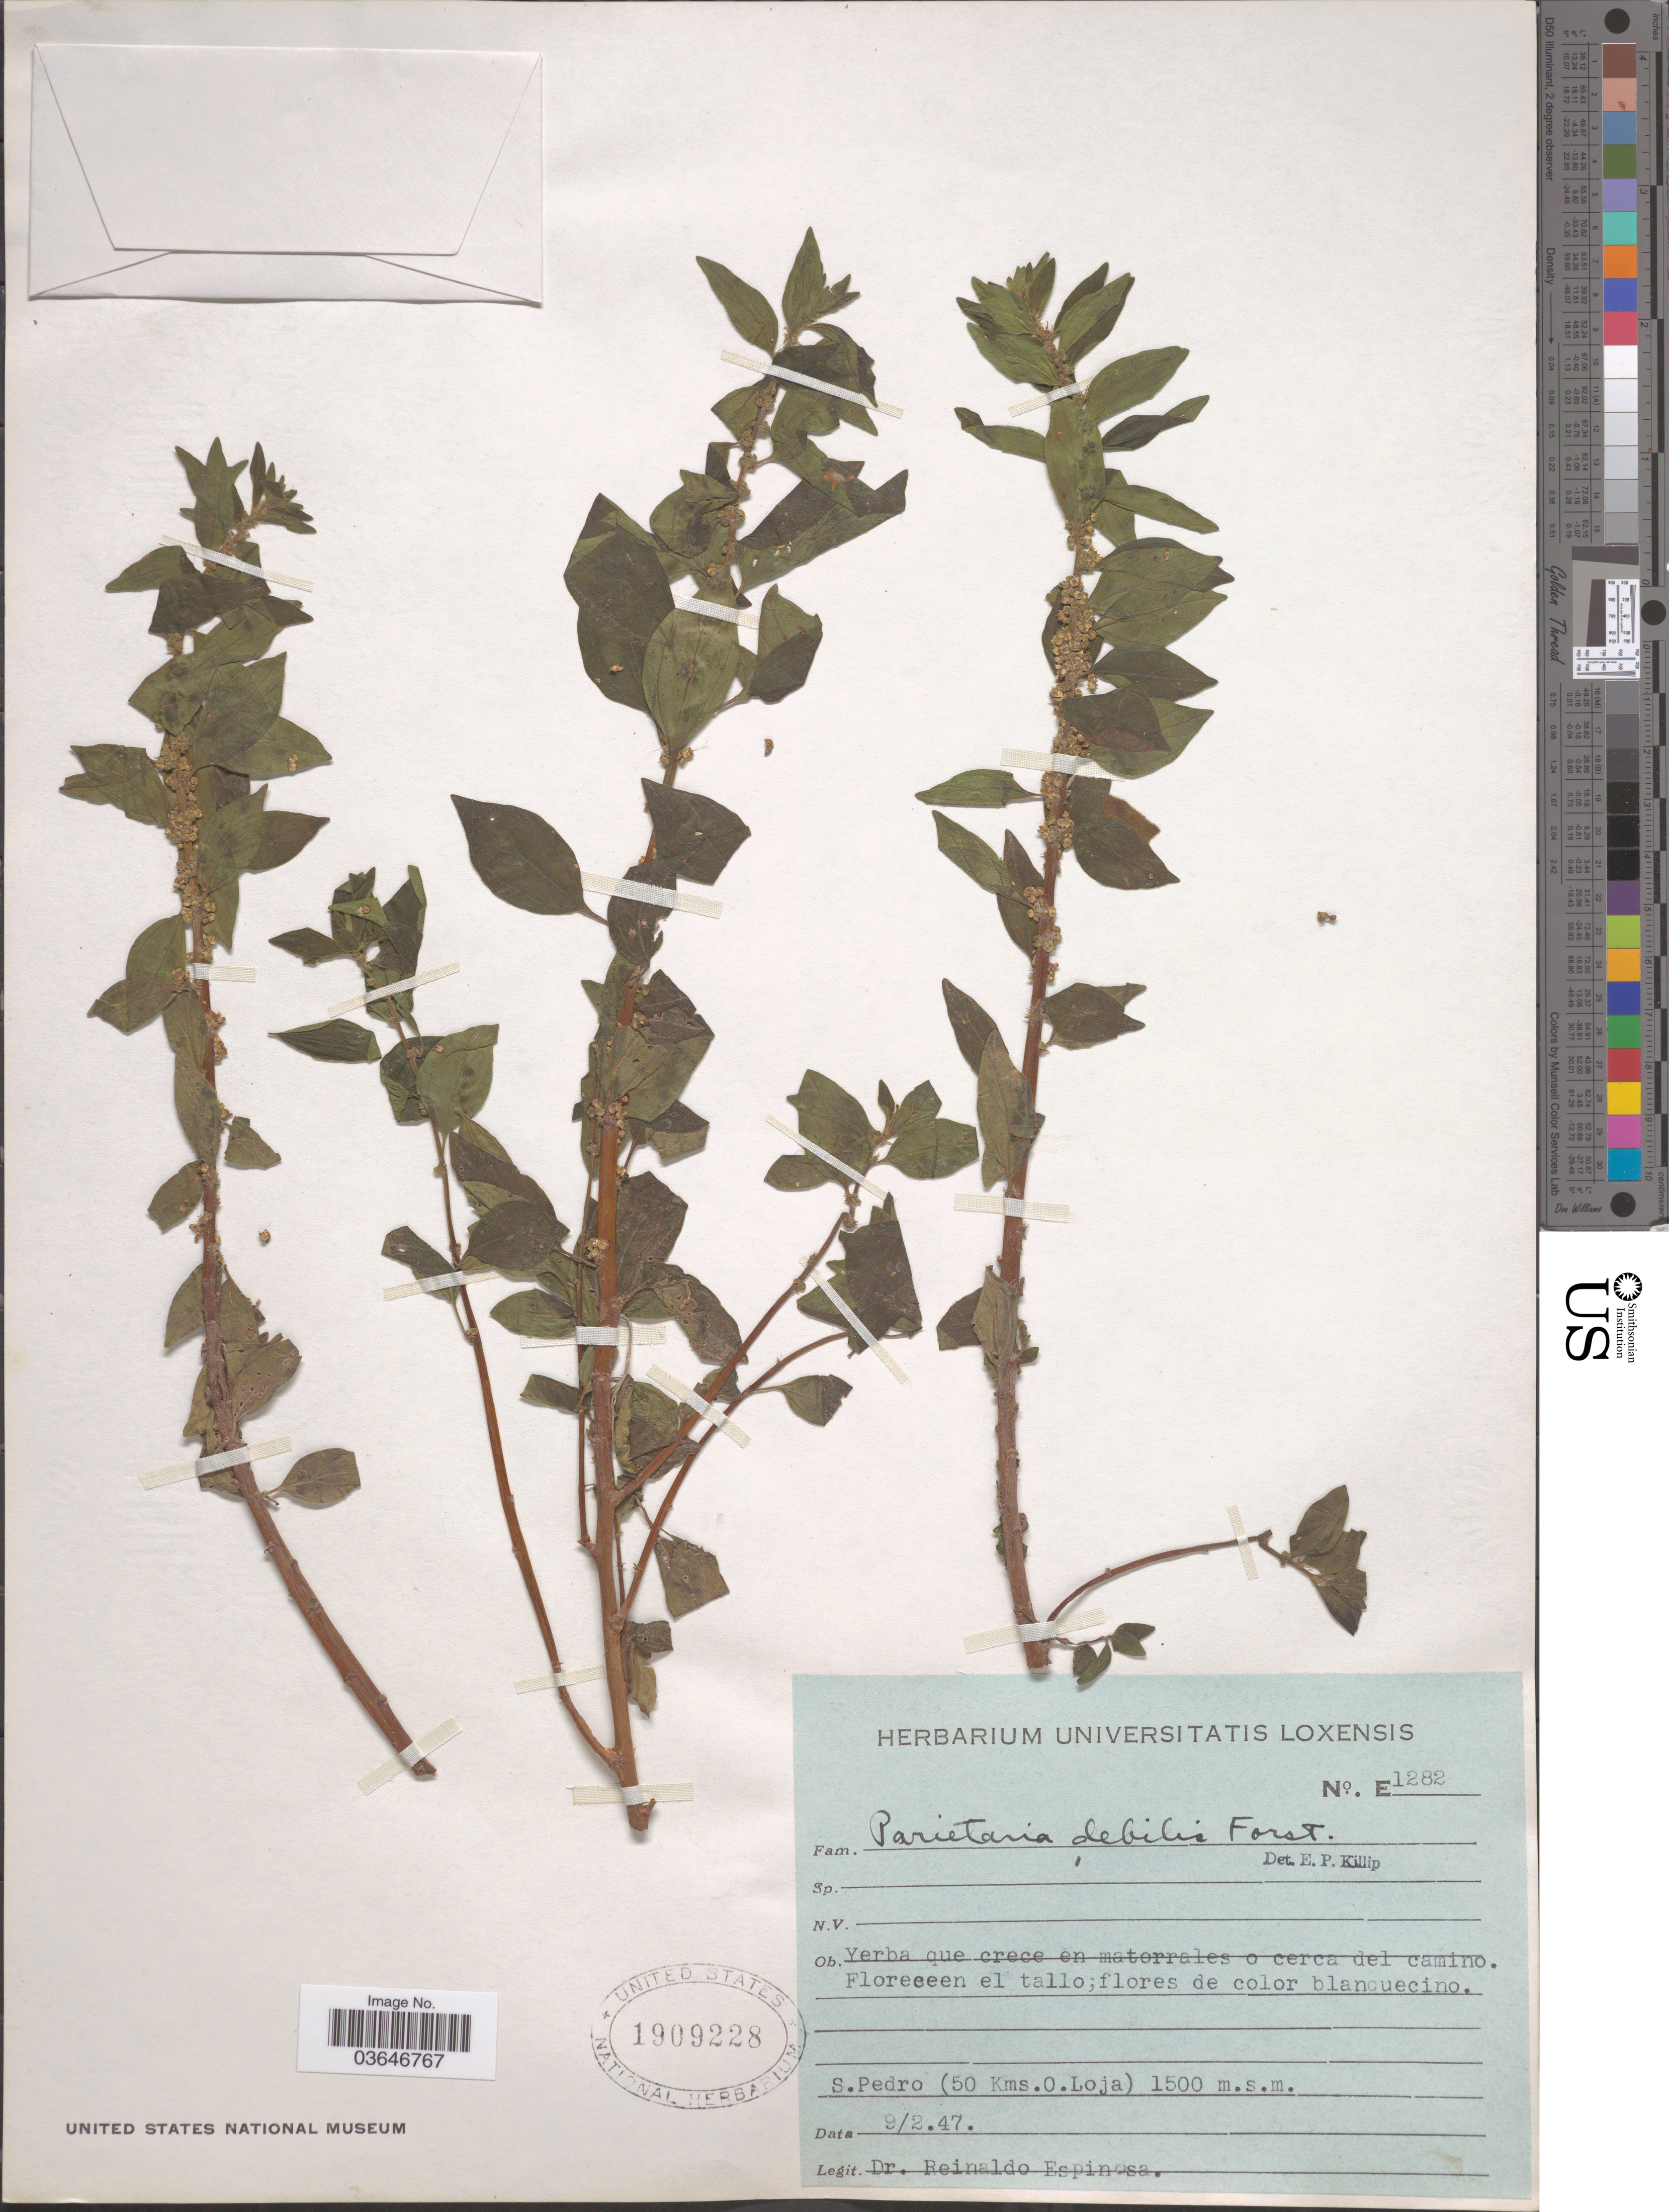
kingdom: Plantae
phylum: Tracheophyta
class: Magnoliopsida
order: Rosales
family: Urticaceae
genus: Parietaria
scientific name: Parietaria debilis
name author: G. Forst.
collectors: R. Espinosa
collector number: E1282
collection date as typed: Transcribed d/m/y: 9/2/47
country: Ecuador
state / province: Loja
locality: S. Pedro (50 Kms. O. Loja).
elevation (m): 1500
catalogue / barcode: US 1909228